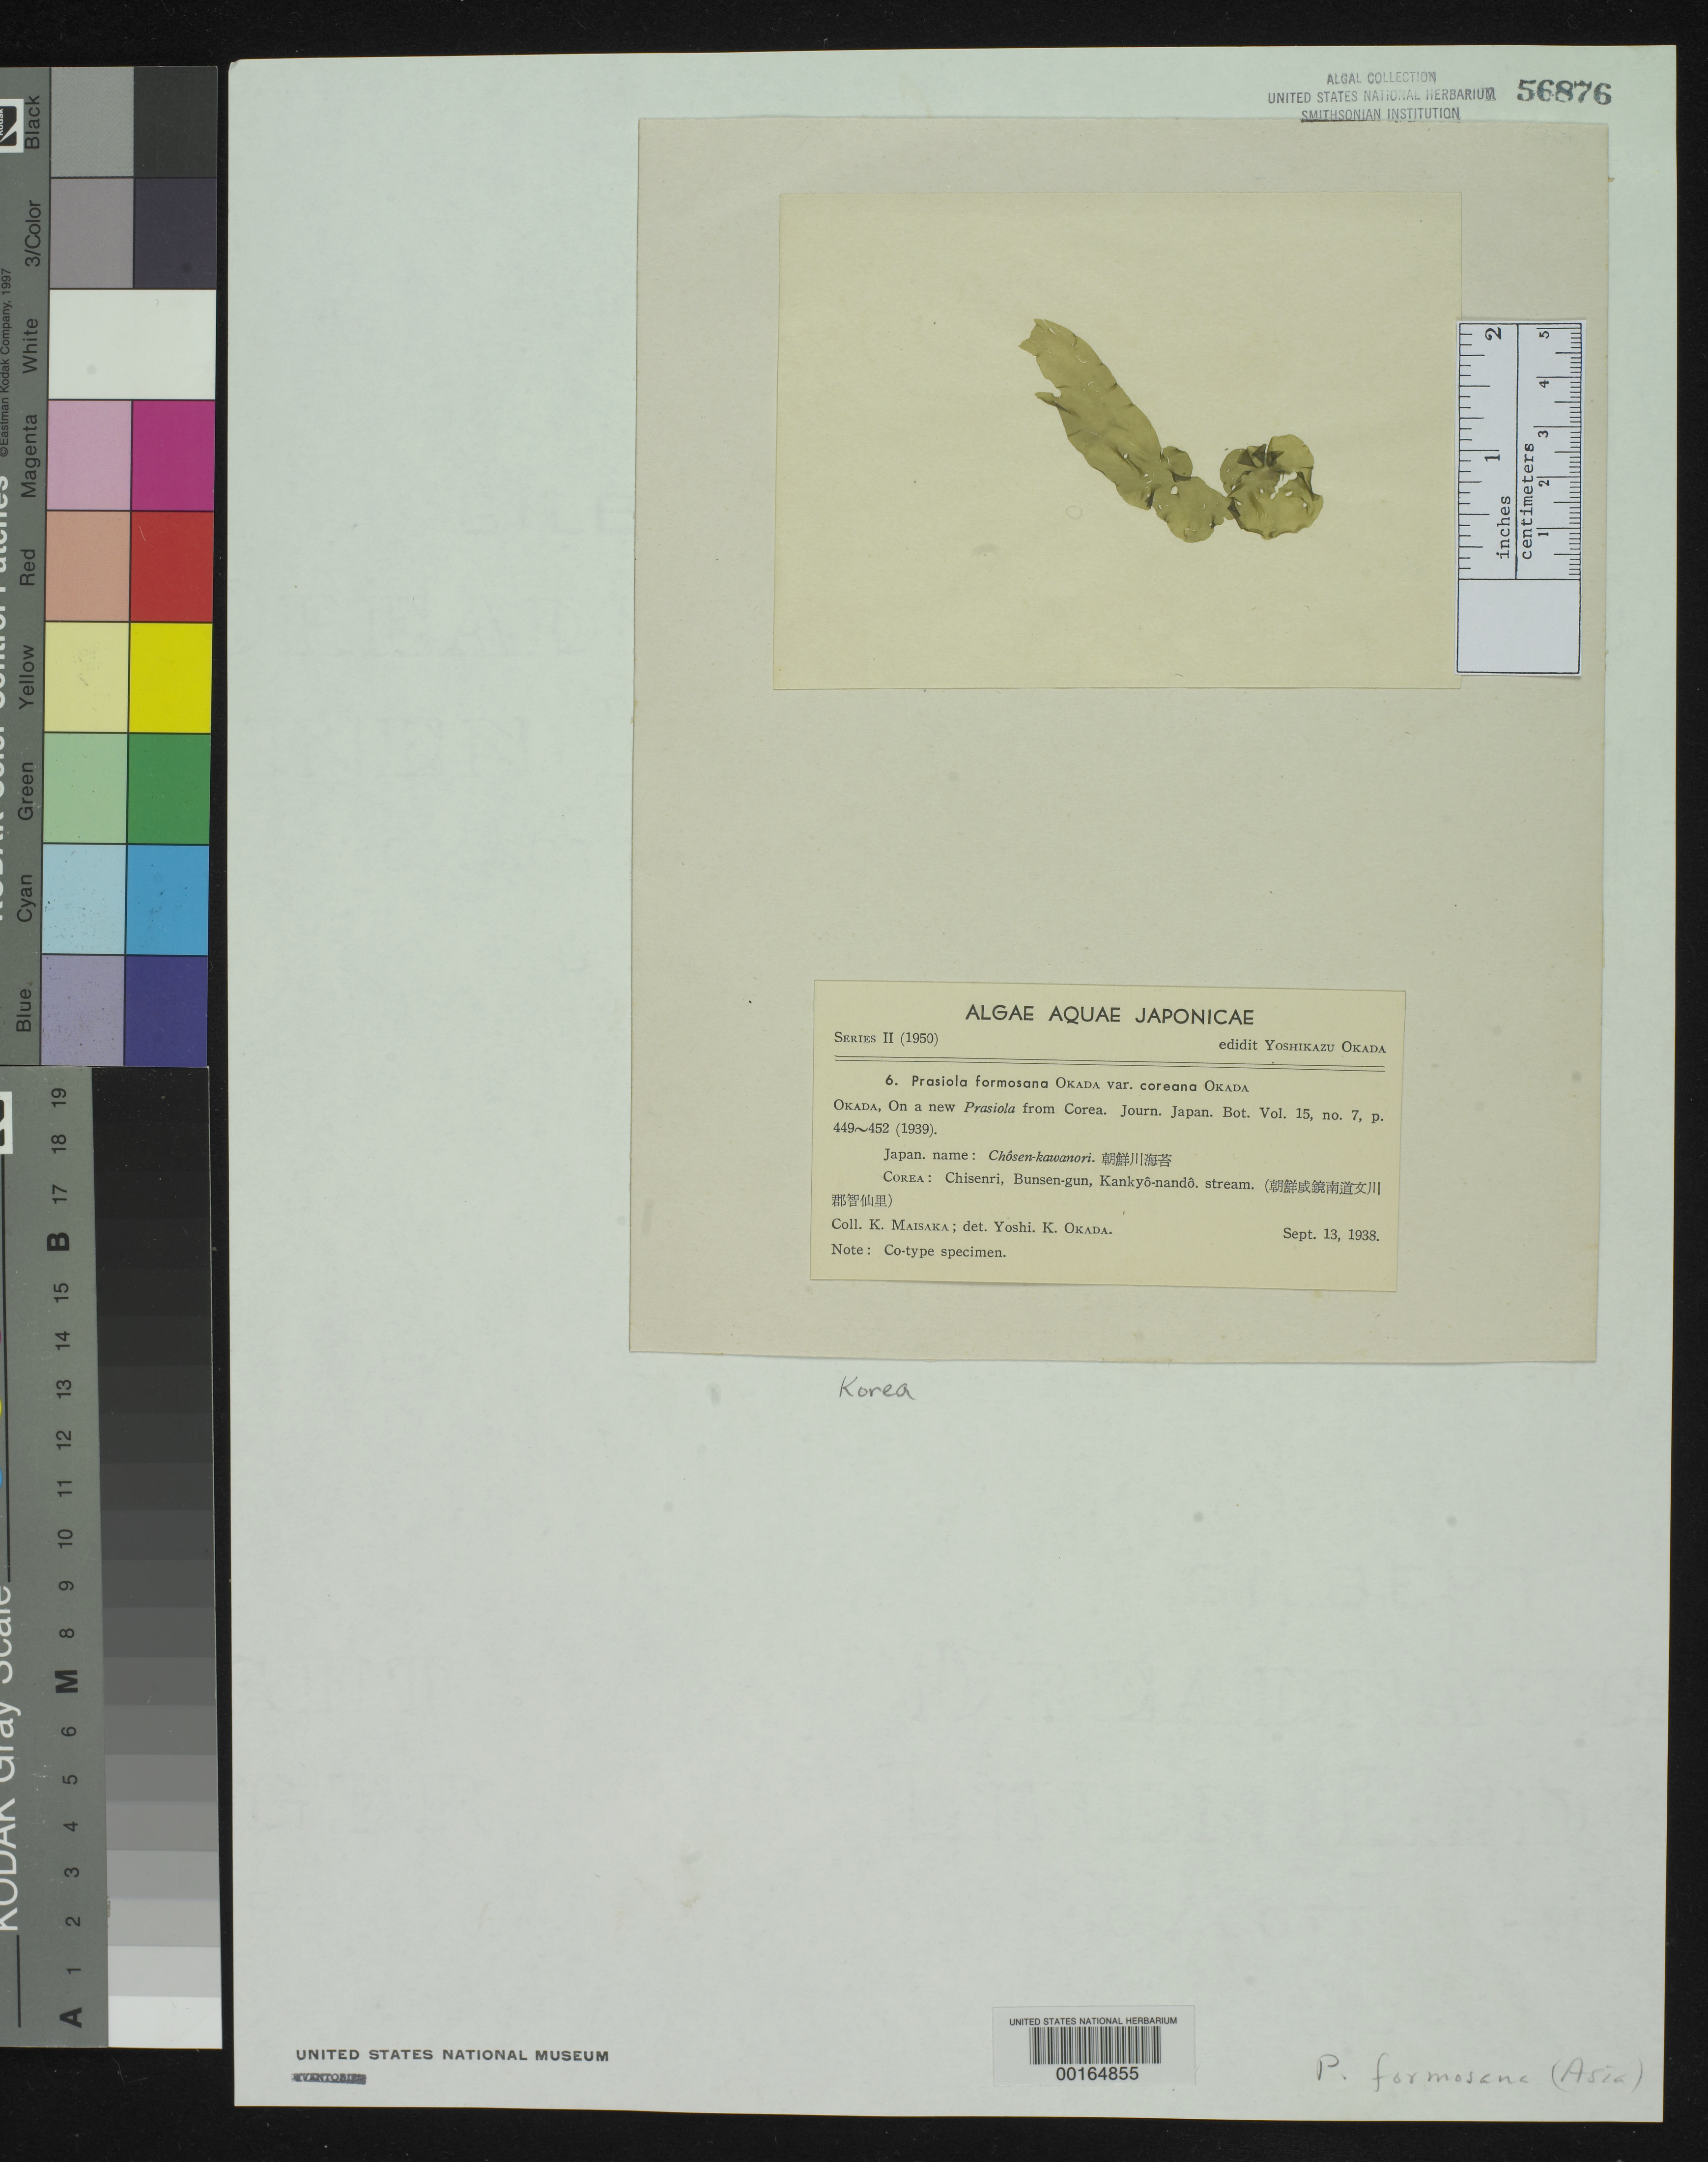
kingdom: Plantae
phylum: Chlorophyta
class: Trebouxiophyceae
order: Prasiolales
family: Prasiolaceae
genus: Prasiola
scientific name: Prasiola formosana var. coreana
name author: Y. Okada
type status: Isotype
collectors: K. Maisaka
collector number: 6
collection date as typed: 13 Sep 1938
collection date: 1938-09-13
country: North Korea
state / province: South Hamgyong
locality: Chisenri, Bunsen-Gun.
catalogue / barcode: US 56876